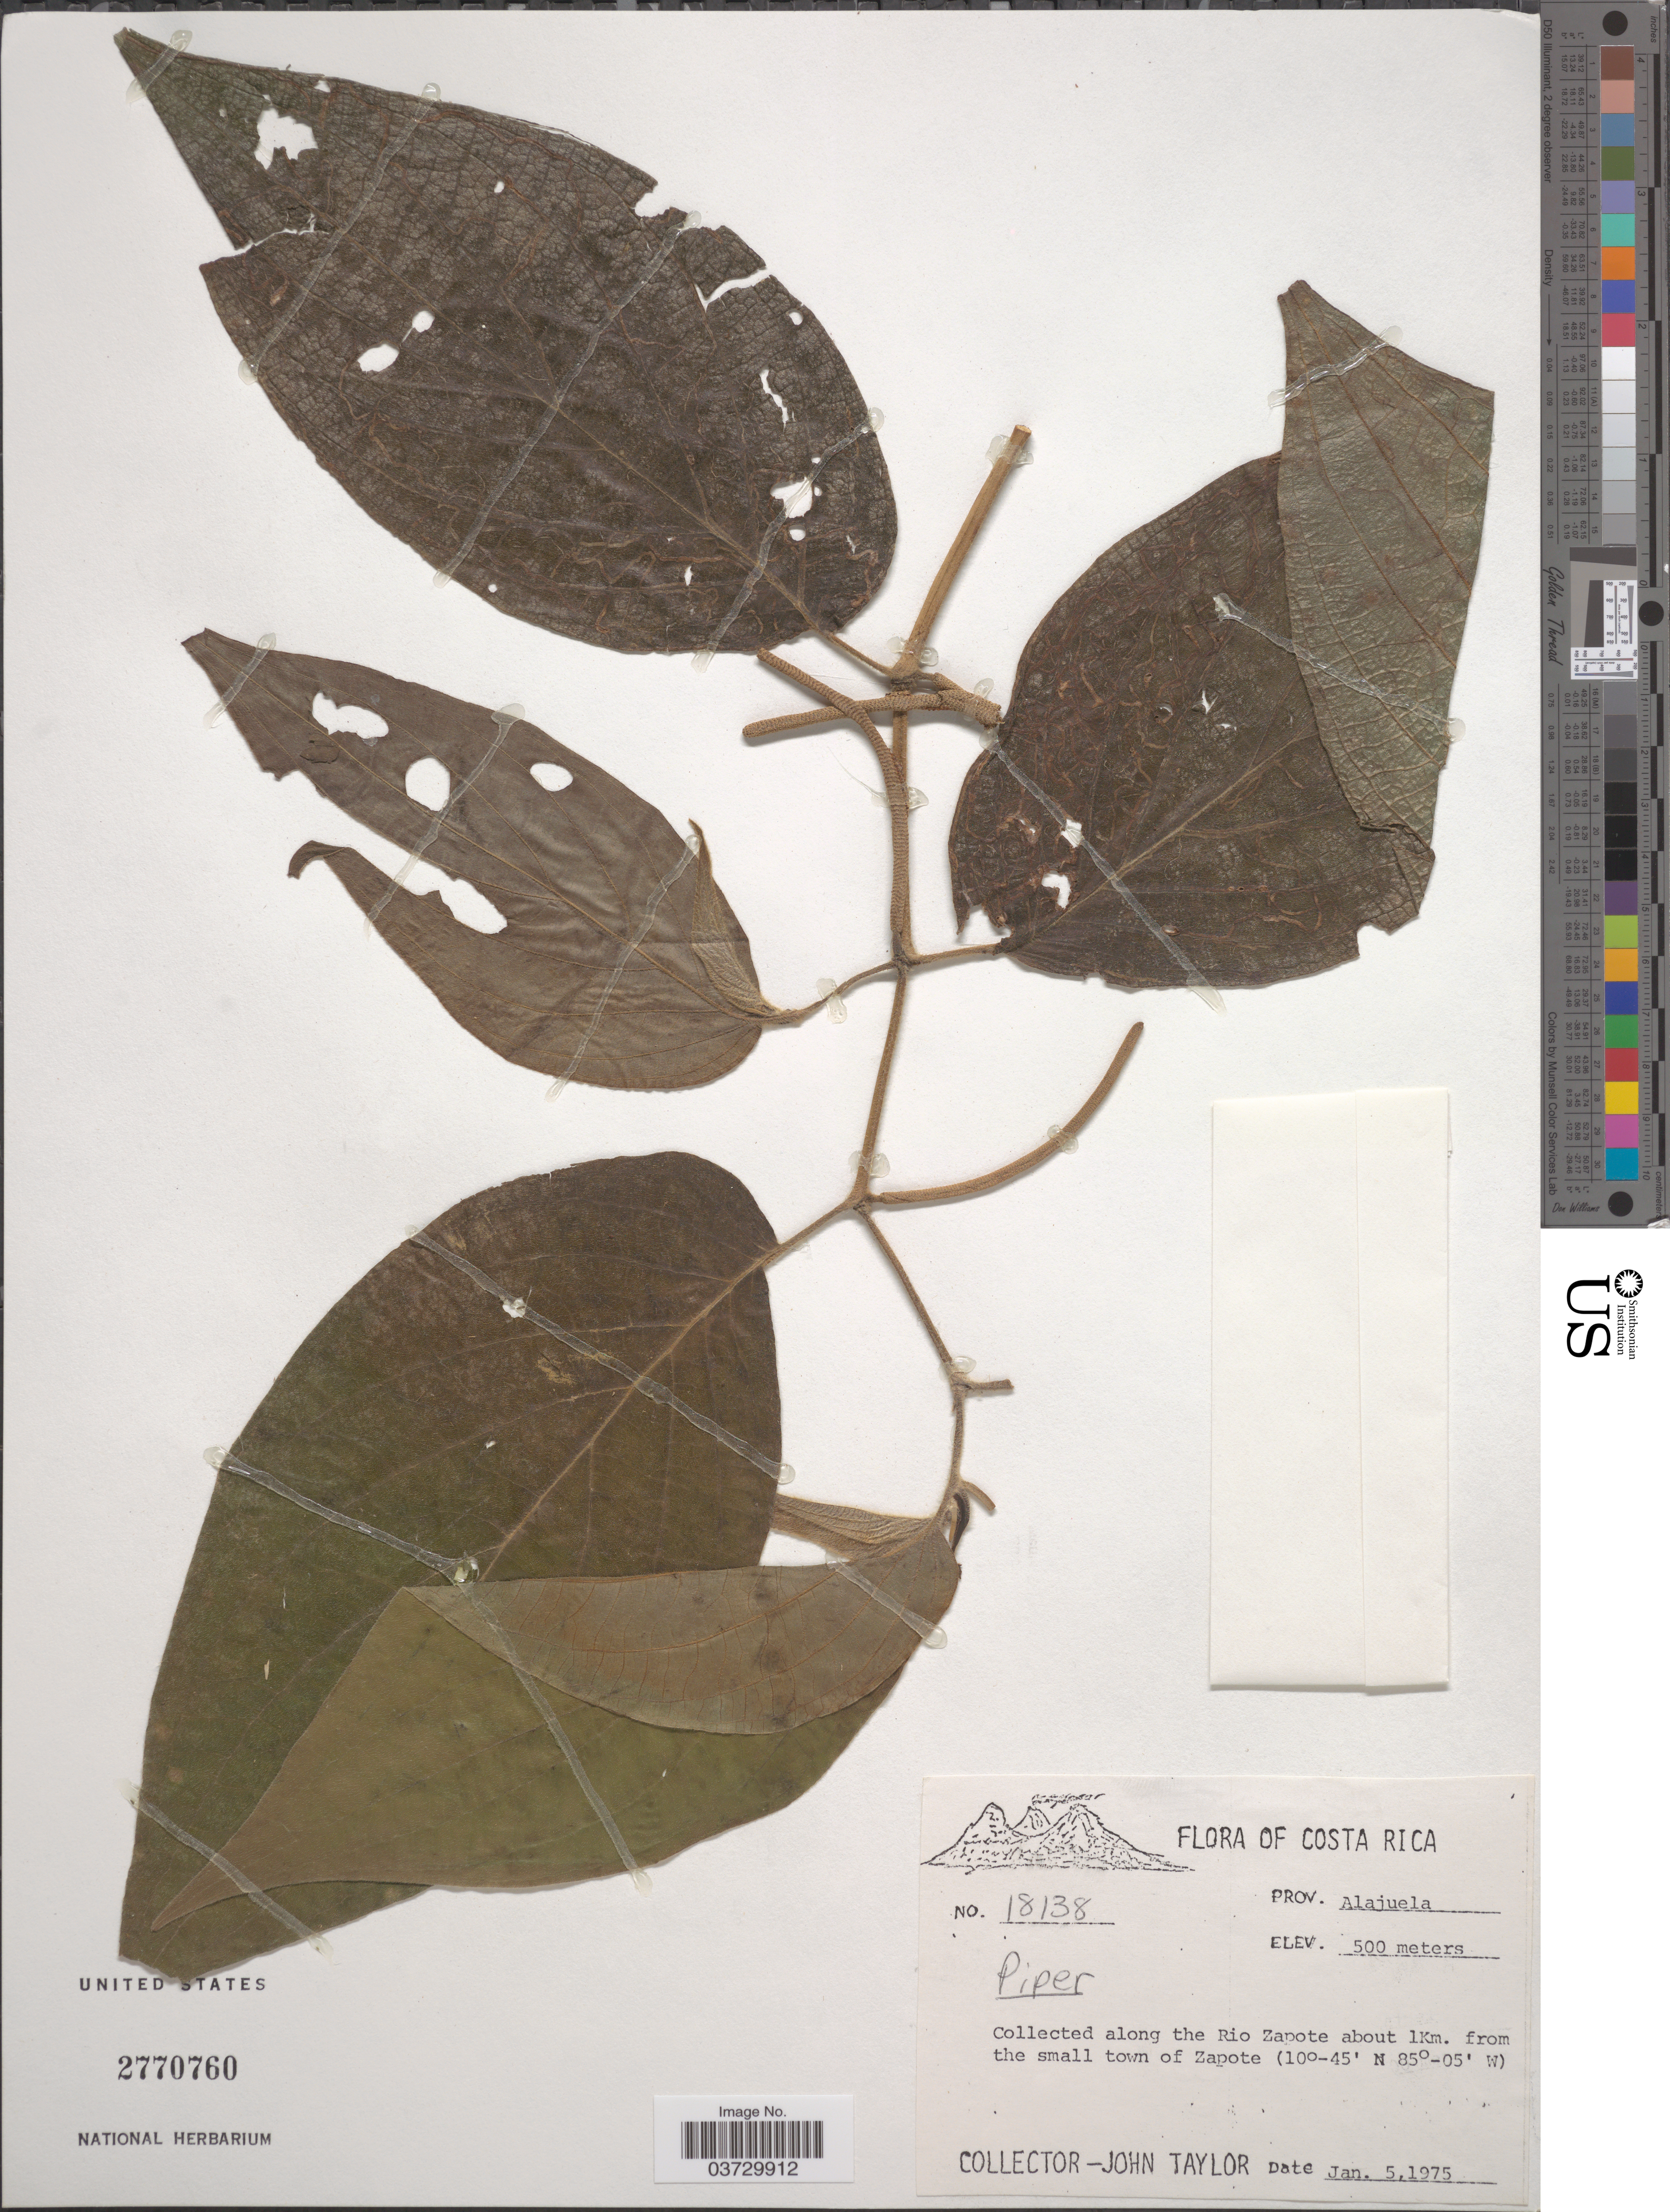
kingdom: Plantae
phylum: Tracheophyta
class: Magnoliopsida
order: Piperales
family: Piperaceae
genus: Piper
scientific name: Piper sp.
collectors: J. Taylor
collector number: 18138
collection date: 1975-01-05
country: Costa Rica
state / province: Alajuela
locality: Along the Rio Zapote about 1Km. from the small town of Zapote.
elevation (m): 500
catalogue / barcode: US 2770760